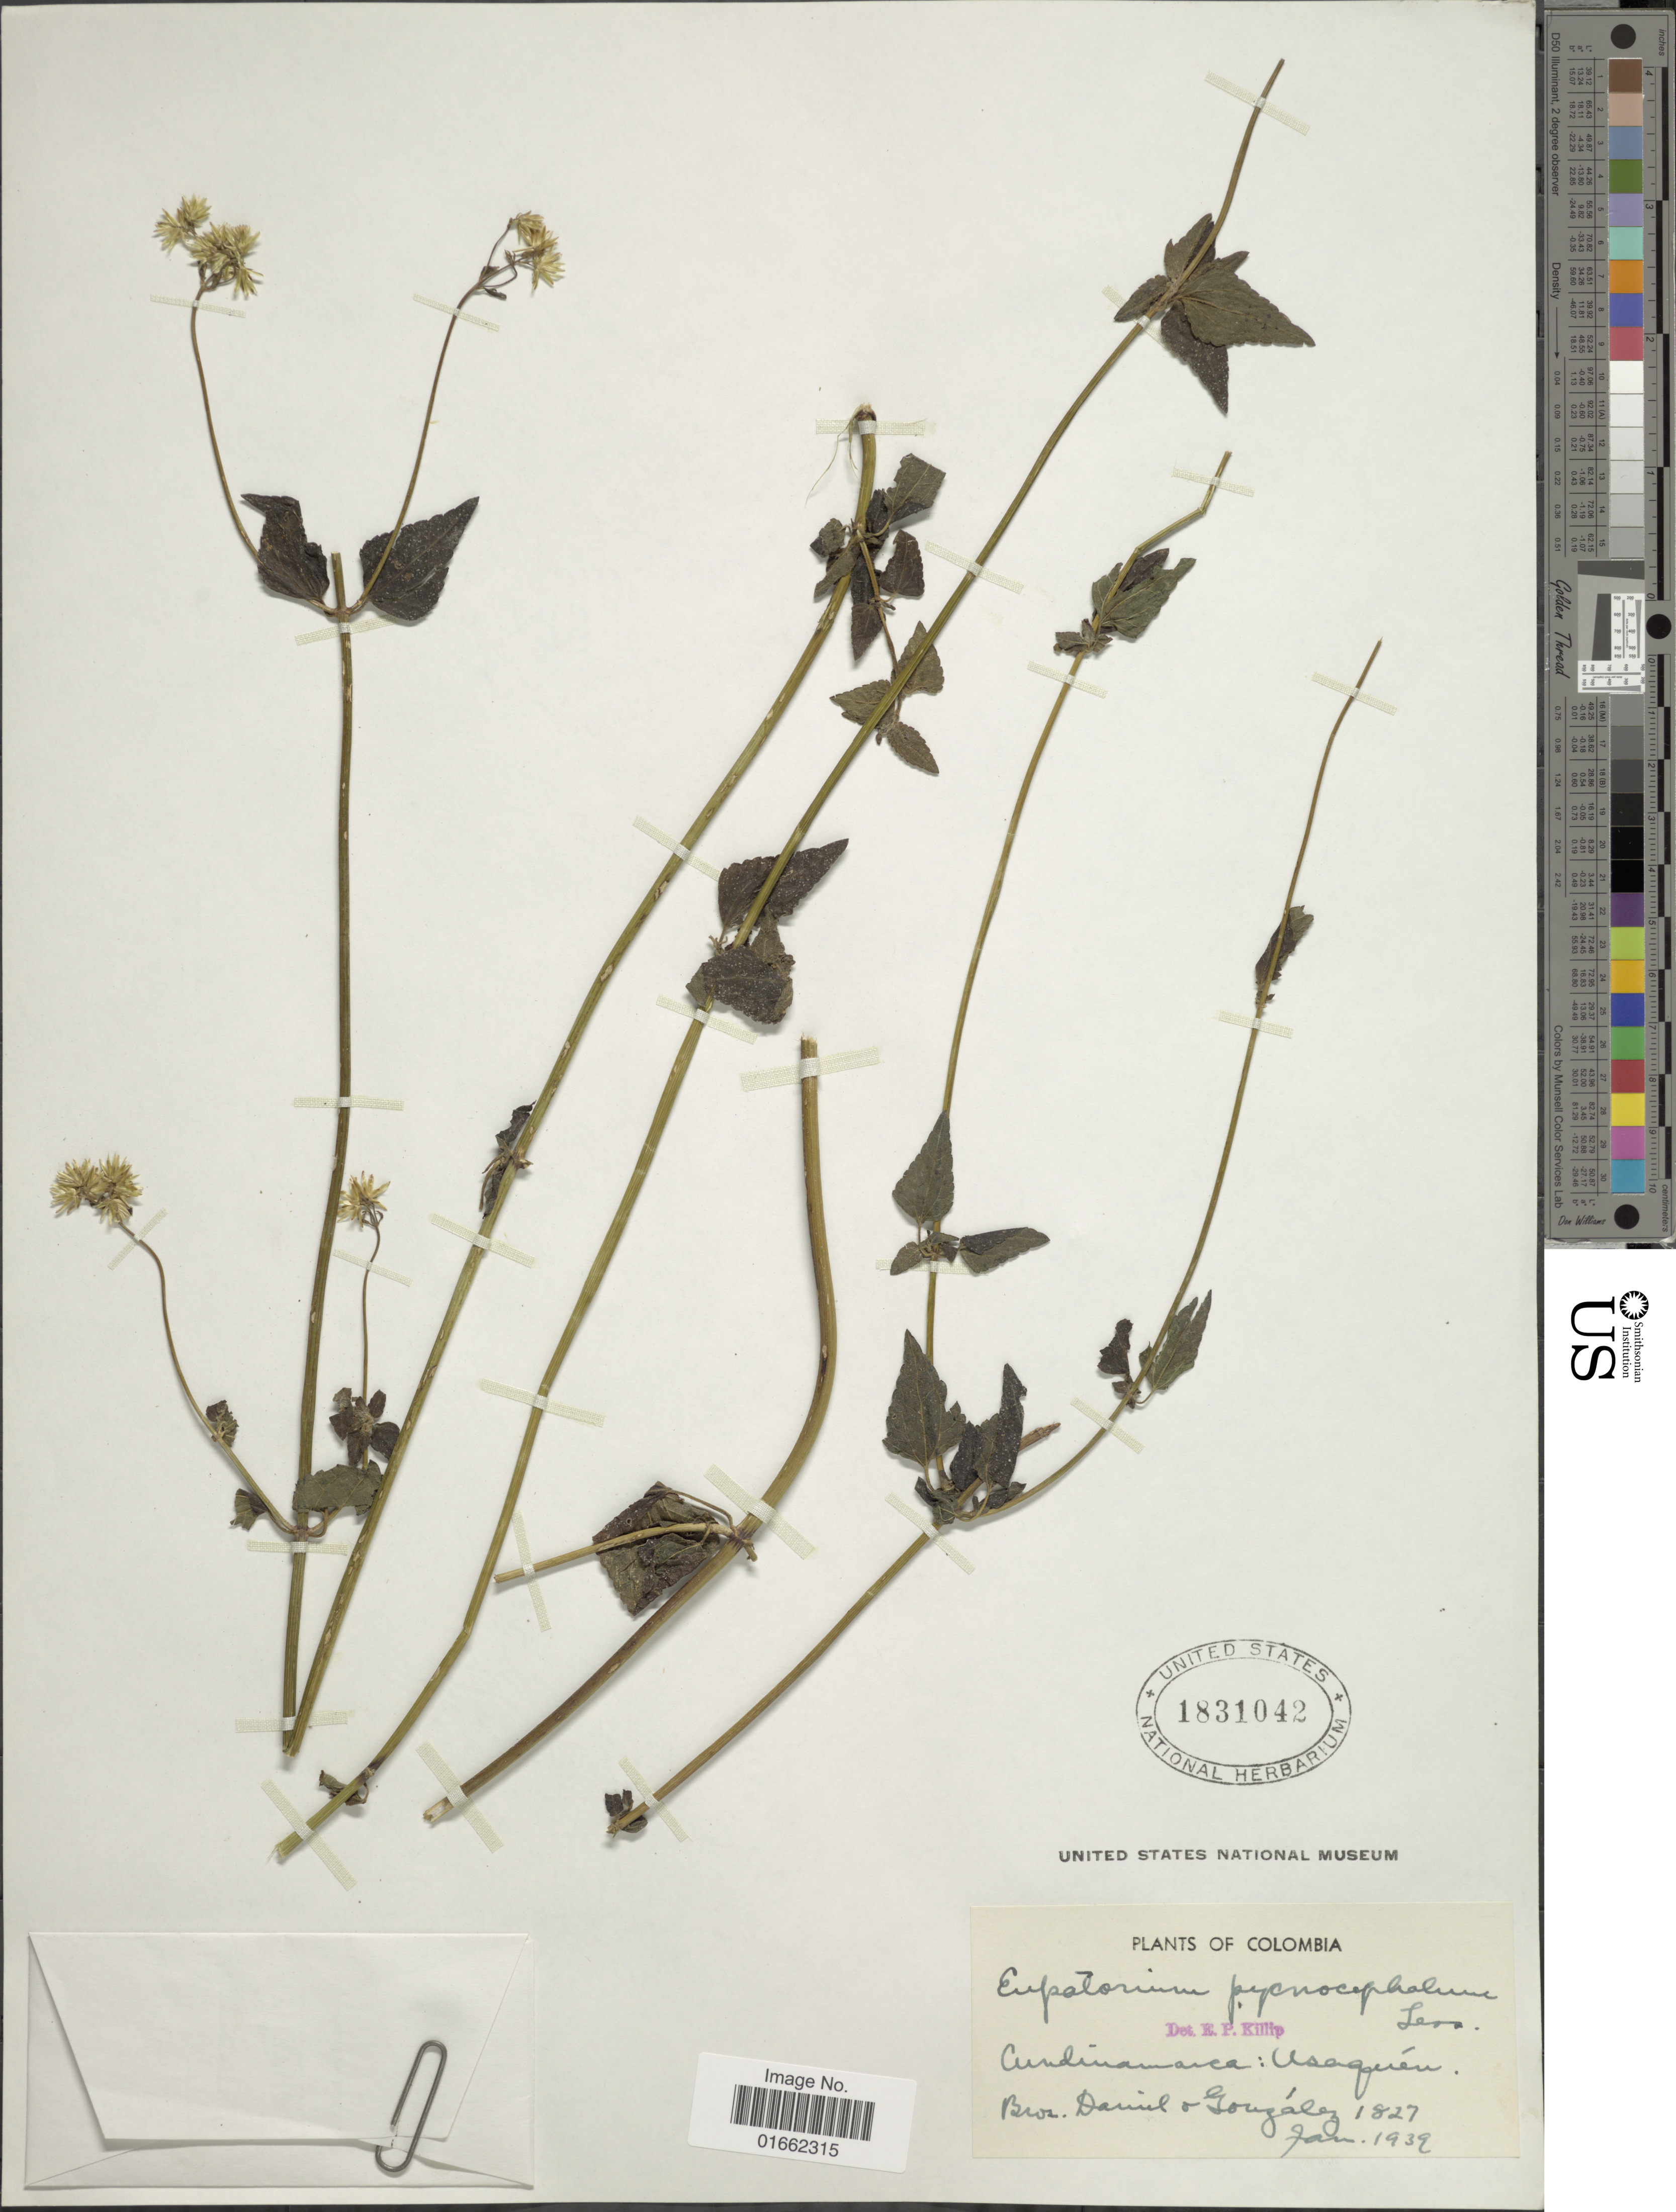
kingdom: Plantae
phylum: Tracheophyta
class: Magnoliopsida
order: Asterales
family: Asteraceae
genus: Fleischmannia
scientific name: Fleischmannia pycnocephala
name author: (Less.) R.M. King & H. Rob.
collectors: Bro. Daniel & -. González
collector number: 1827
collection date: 1939-01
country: Colombia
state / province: Cundinamarca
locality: Cundinamarca: Usaquén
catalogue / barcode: US 1831042